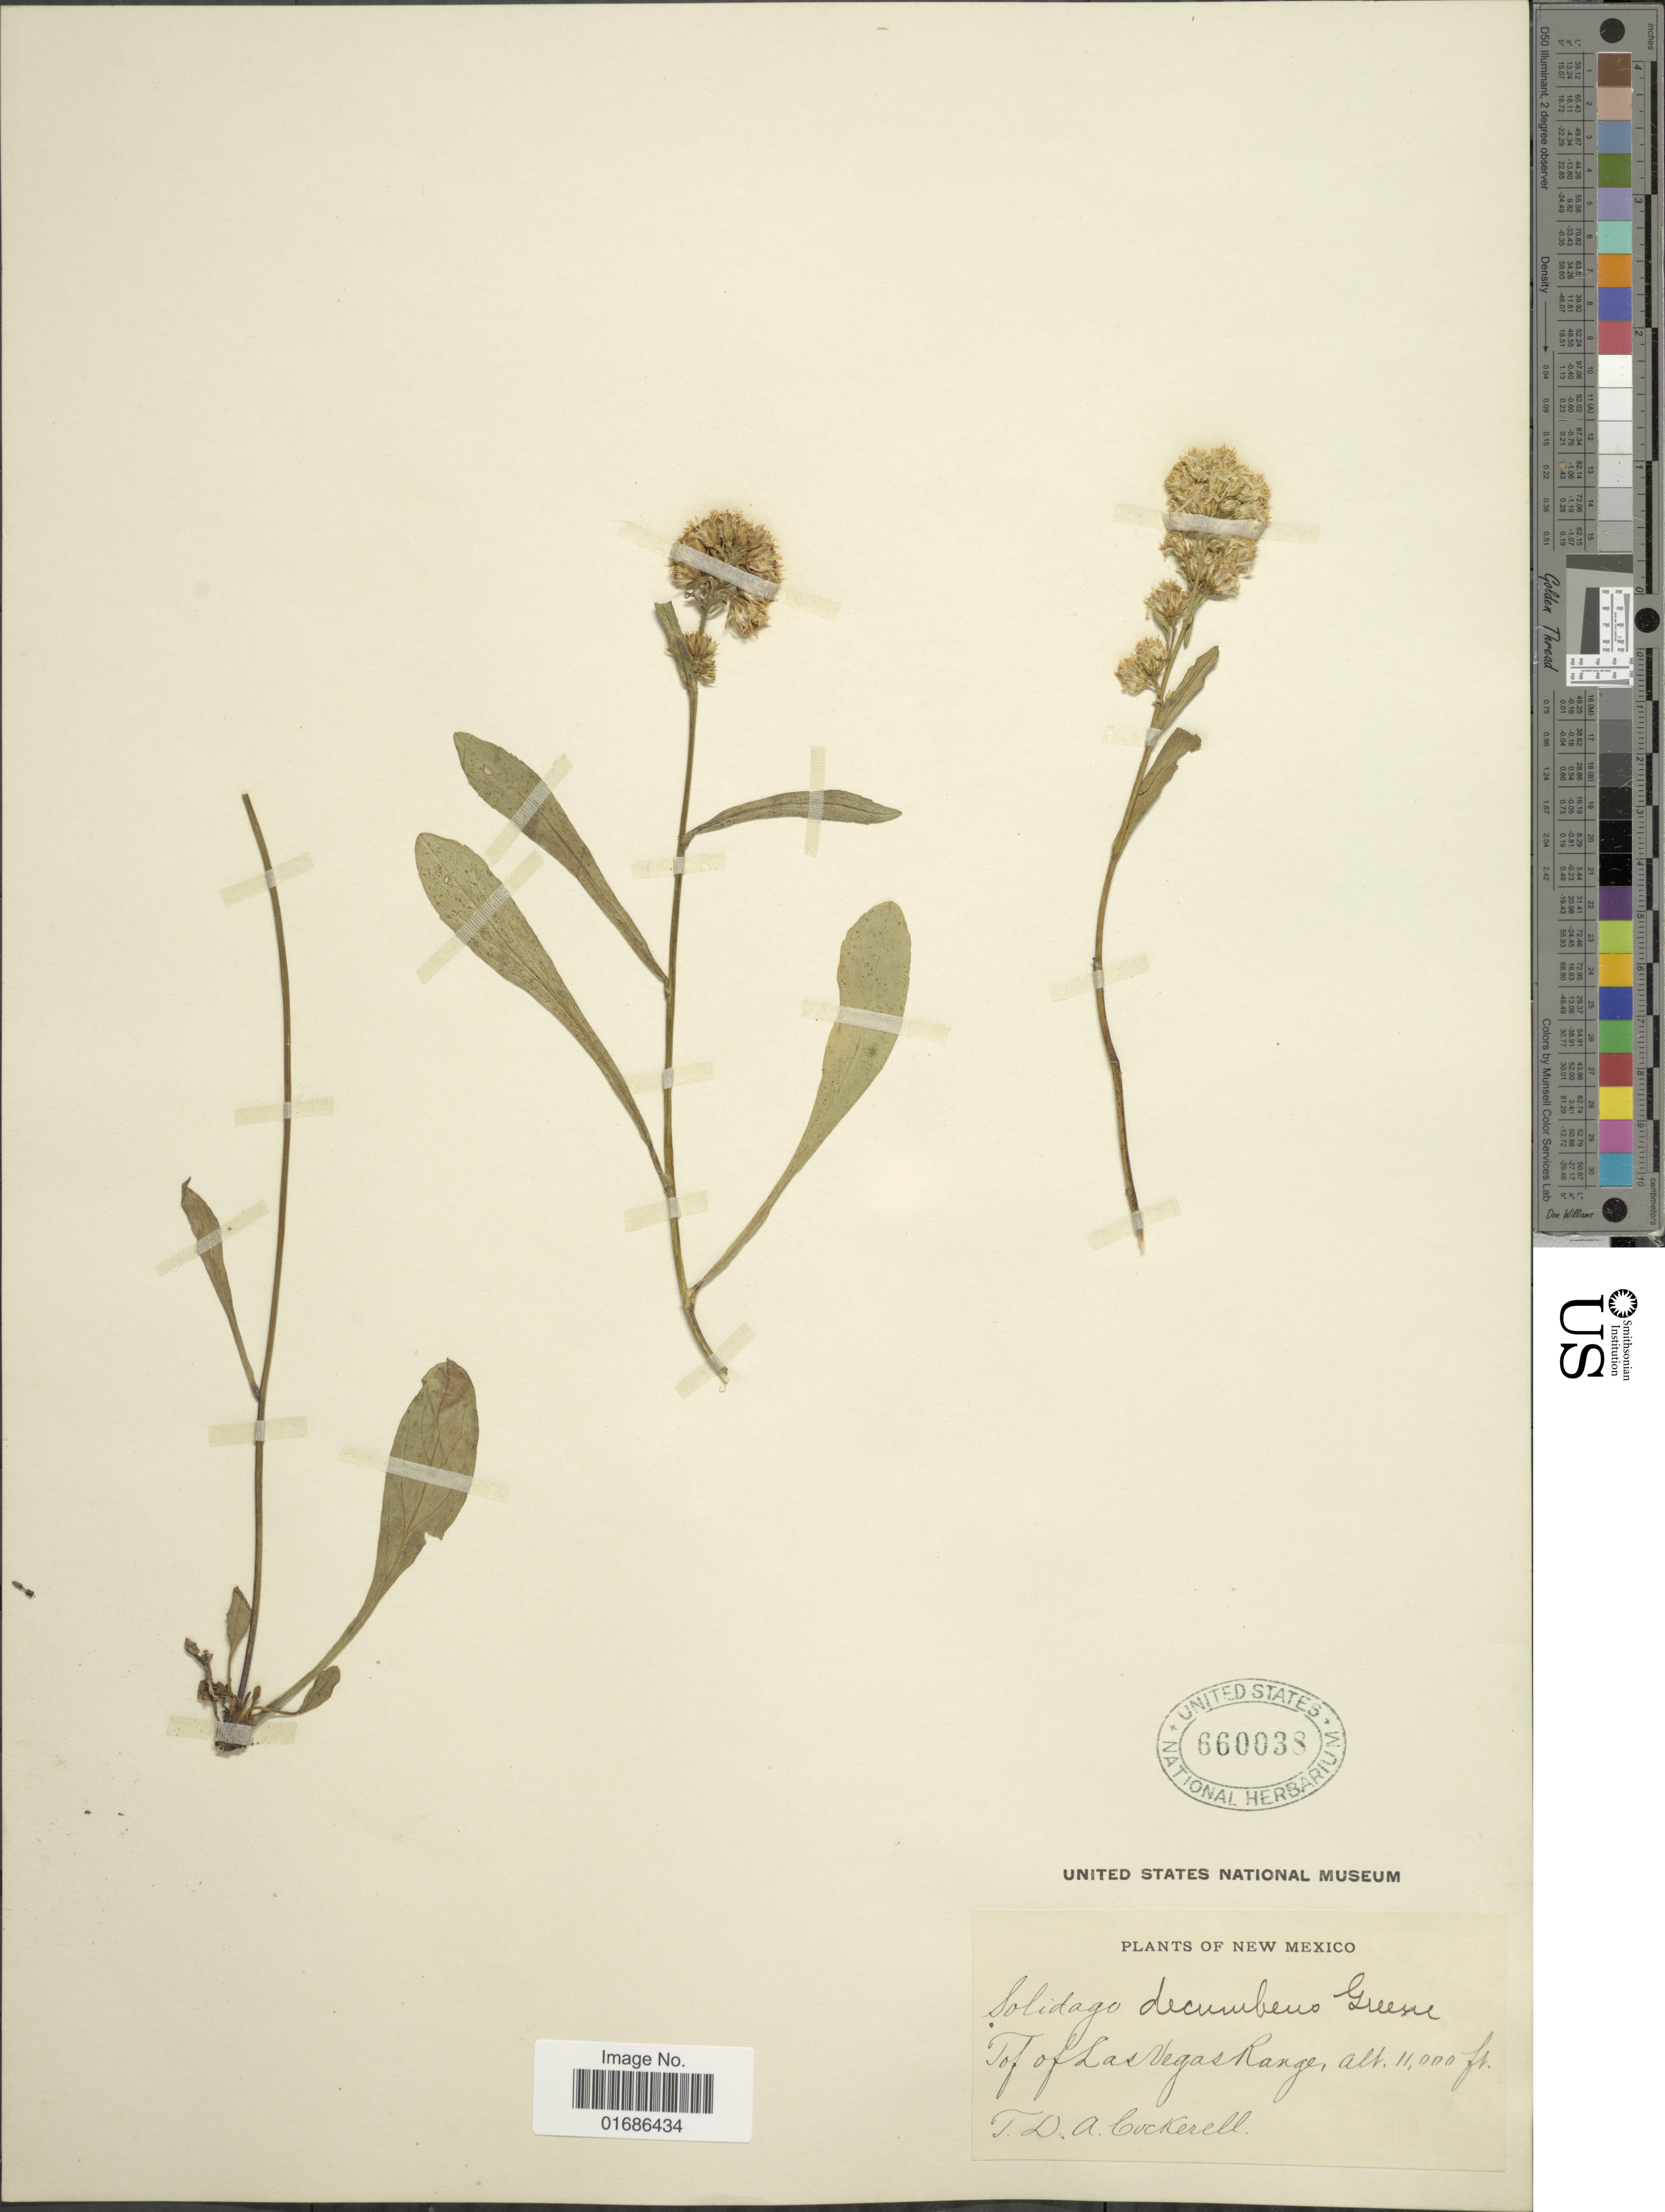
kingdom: Plantae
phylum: Tracheophyta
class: Magnoliopsida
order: Asterales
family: Asteraceae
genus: Solidago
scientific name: Solidago decumbens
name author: Greene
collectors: T. Cockerell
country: United States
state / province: New Mexico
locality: Tof of Las Vegas Range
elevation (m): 3353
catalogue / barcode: US 660038